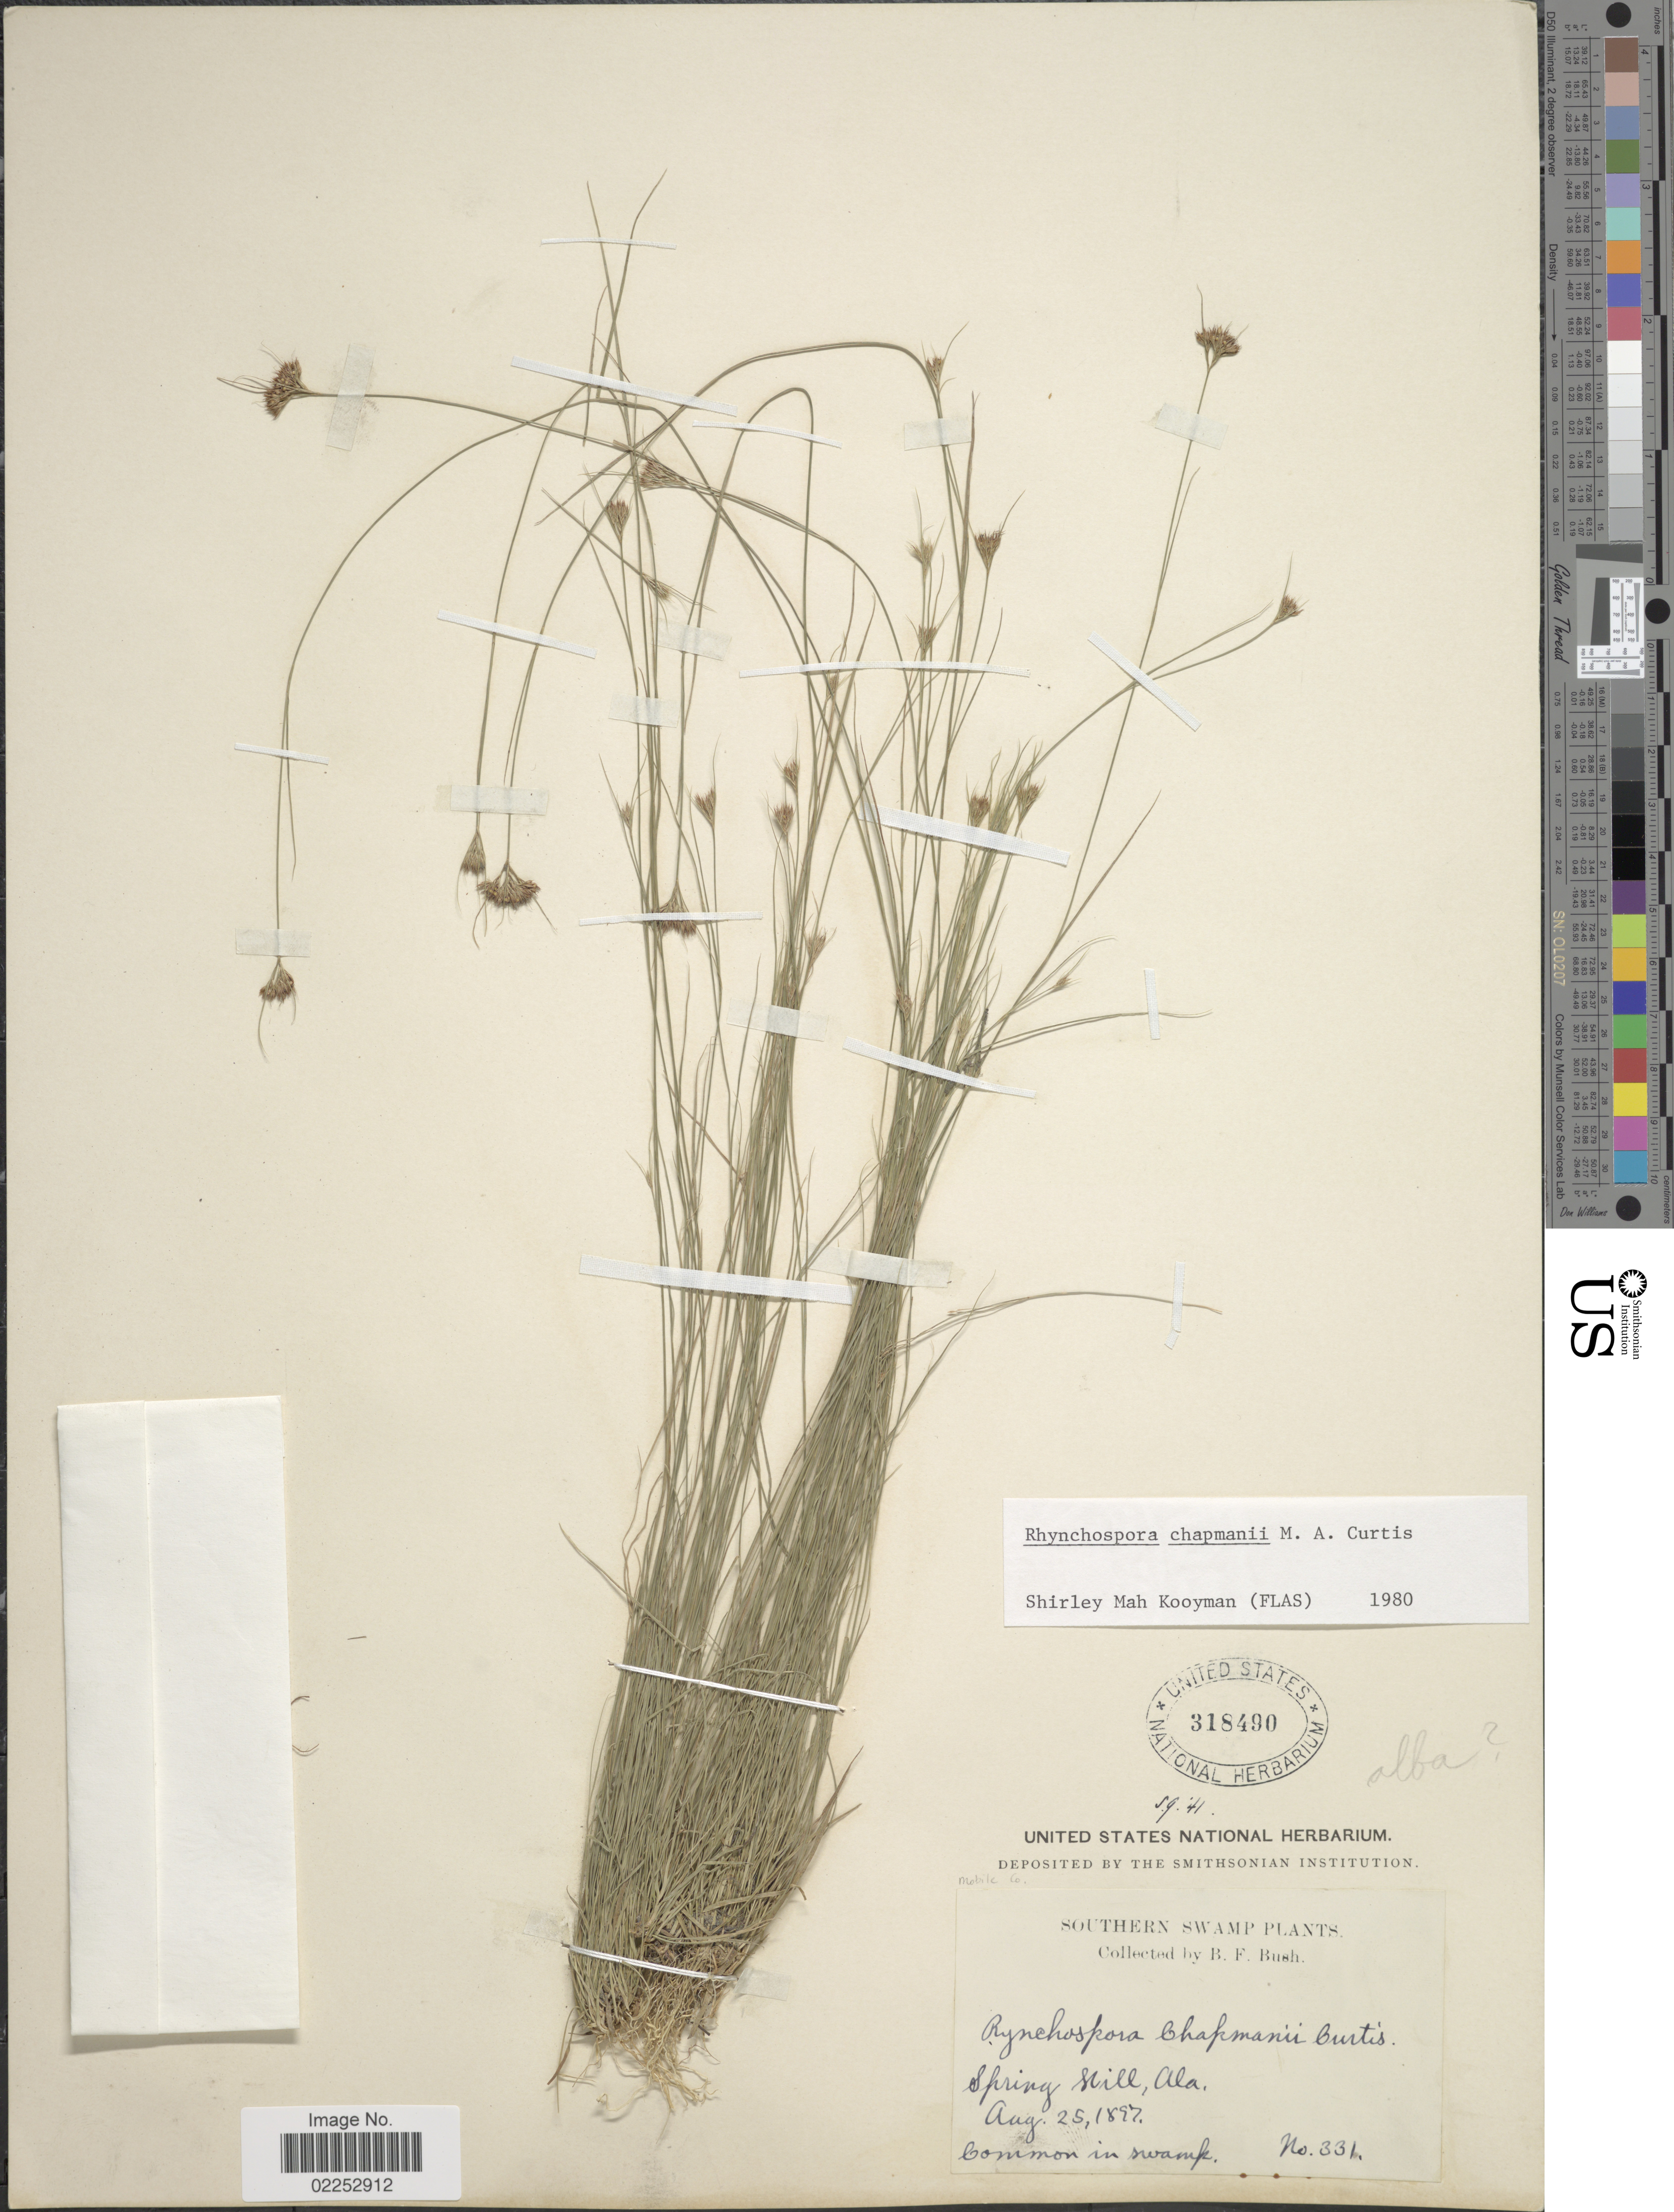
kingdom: Plantae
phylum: Tracheophyta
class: Liliopsida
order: Poales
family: Cyperaceae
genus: Rhynchospora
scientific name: Rhynchospora chapmanii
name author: M.A. Curtis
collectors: B. F. Bush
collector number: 331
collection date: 1897-08-25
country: United States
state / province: Alabama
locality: Southern Swamp. Spring Hill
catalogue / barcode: US 318490